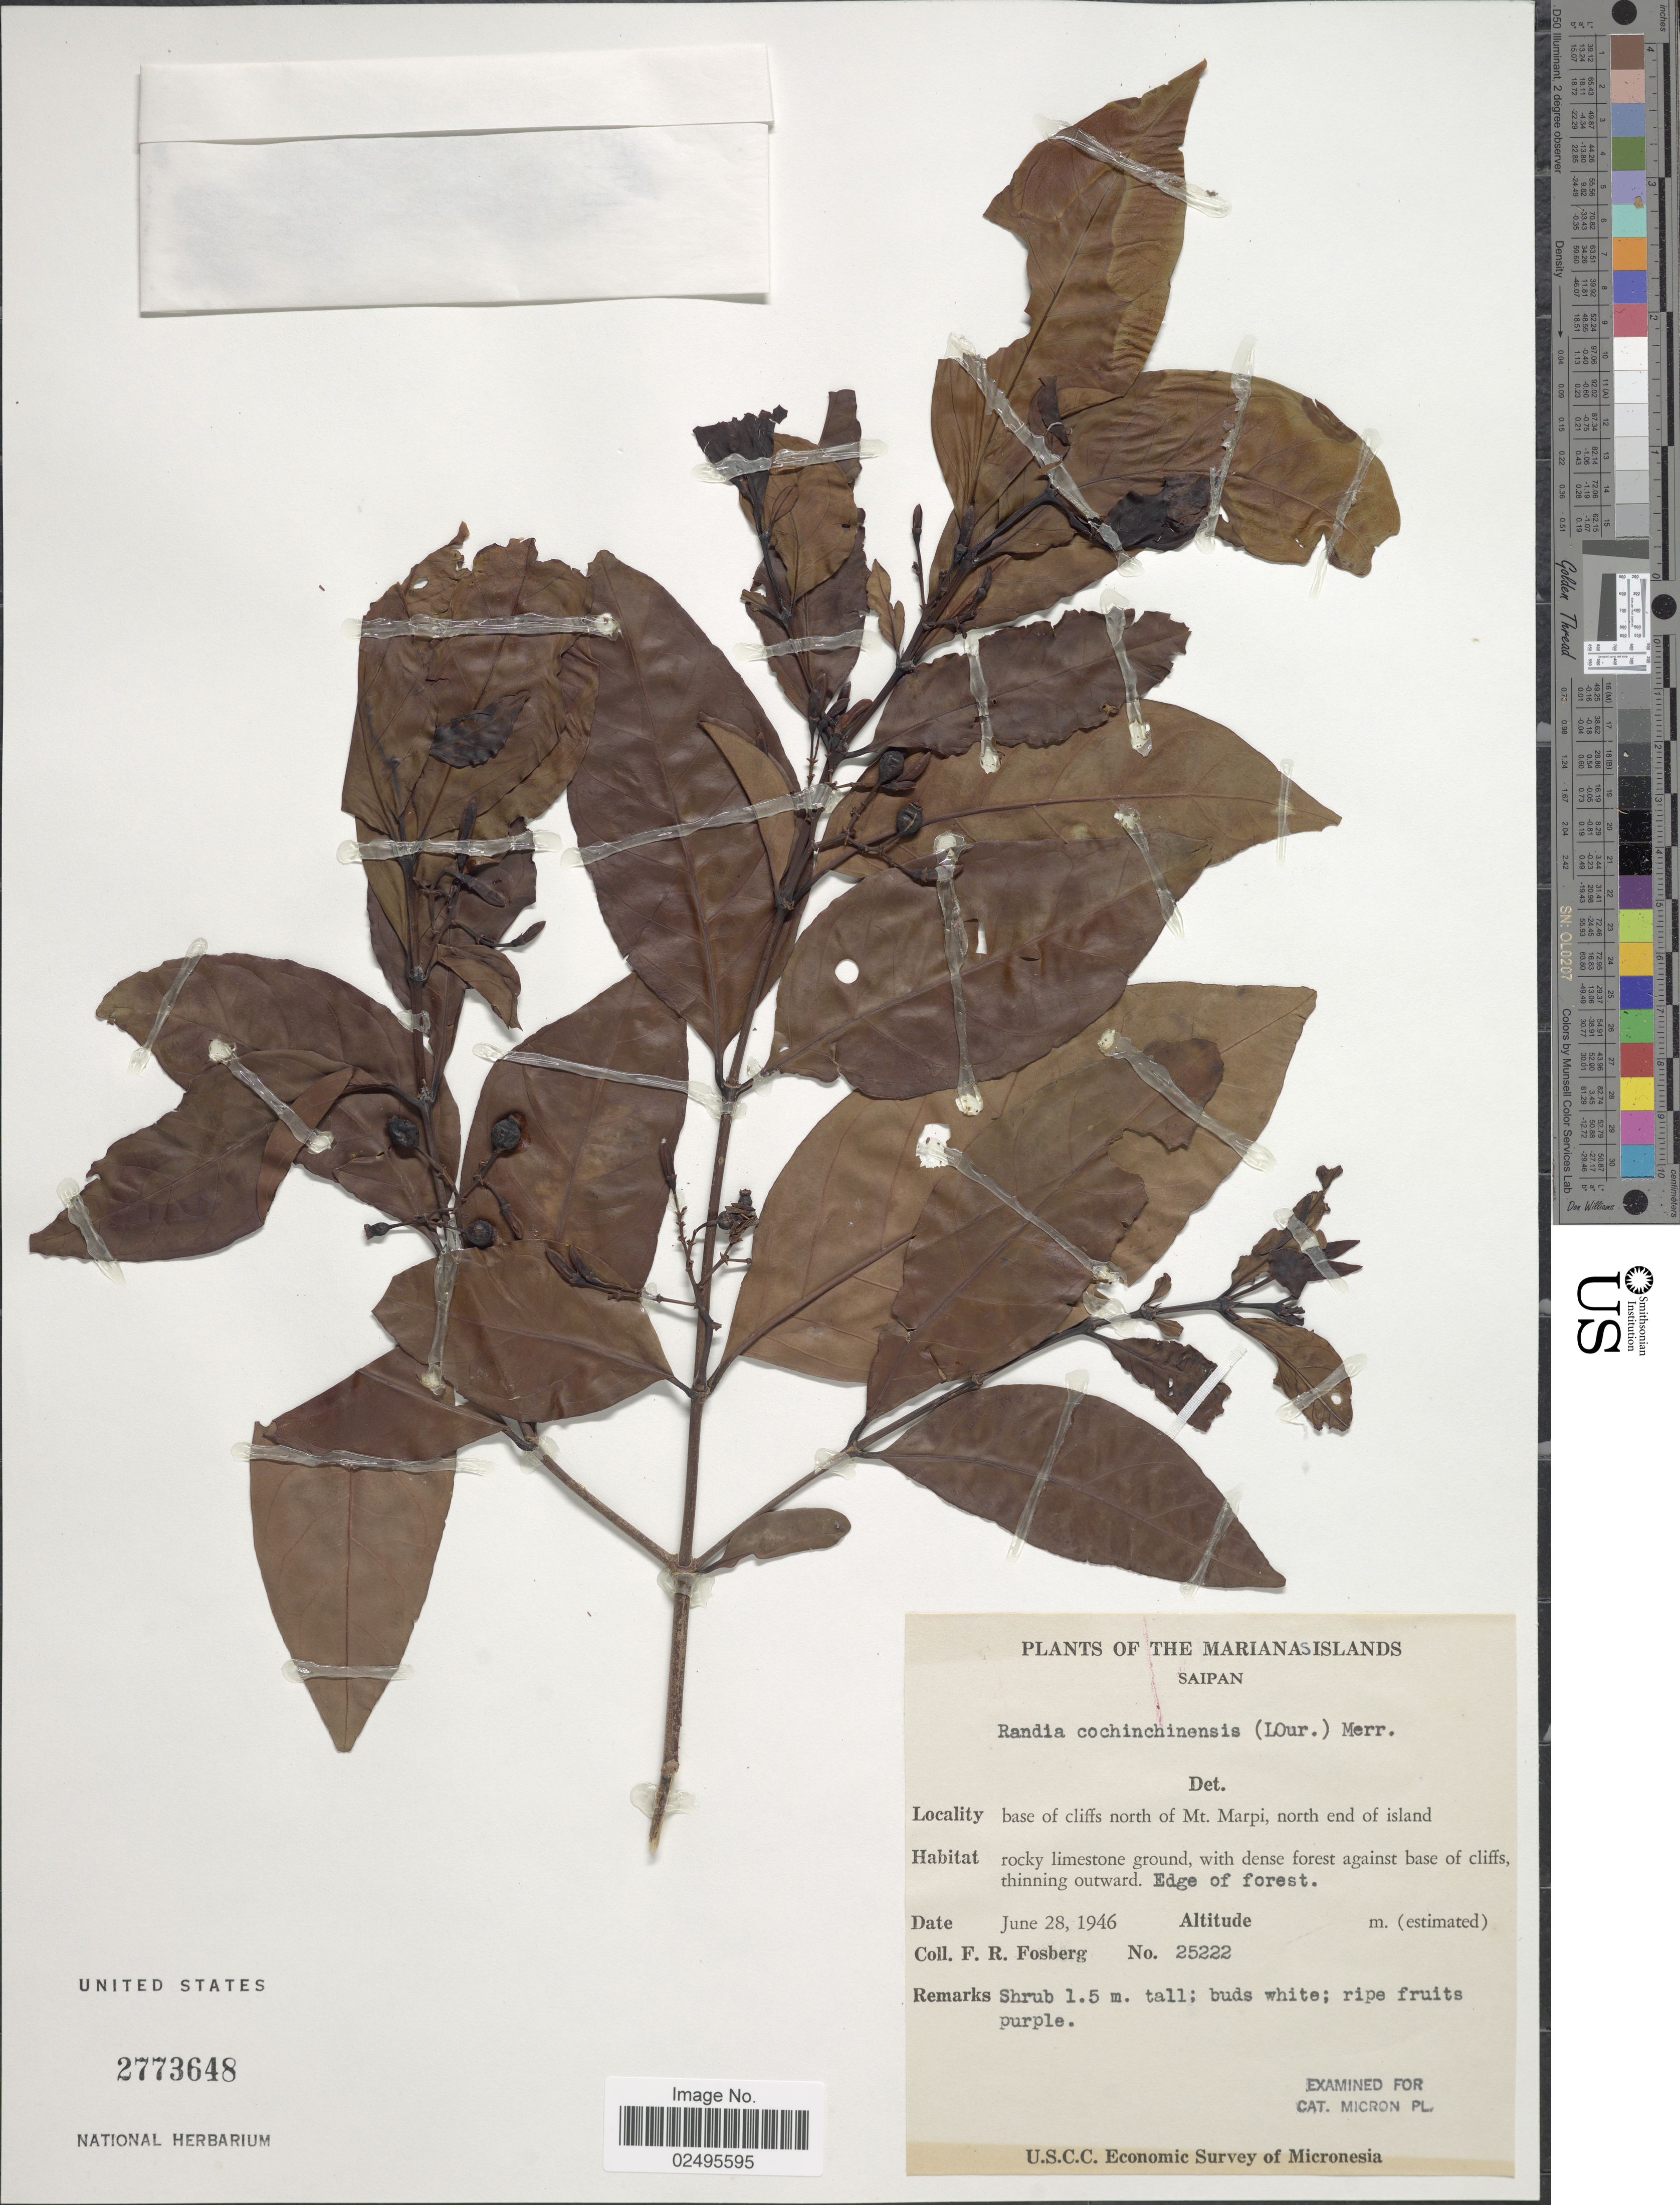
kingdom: Plantae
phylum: Tracheophyta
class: Magnoliopsida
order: Gentianales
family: Rubiaceae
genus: Aidia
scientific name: Aidia graeffei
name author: (Reinecke) Tirveng.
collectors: F. R. Fosberg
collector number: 25222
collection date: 1946-06-28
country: Northern Mariana Islands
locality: Marianas Islands. Saipan. Base of cliffs north of Mt. Marpi, north end of island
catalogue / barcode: US 2773648